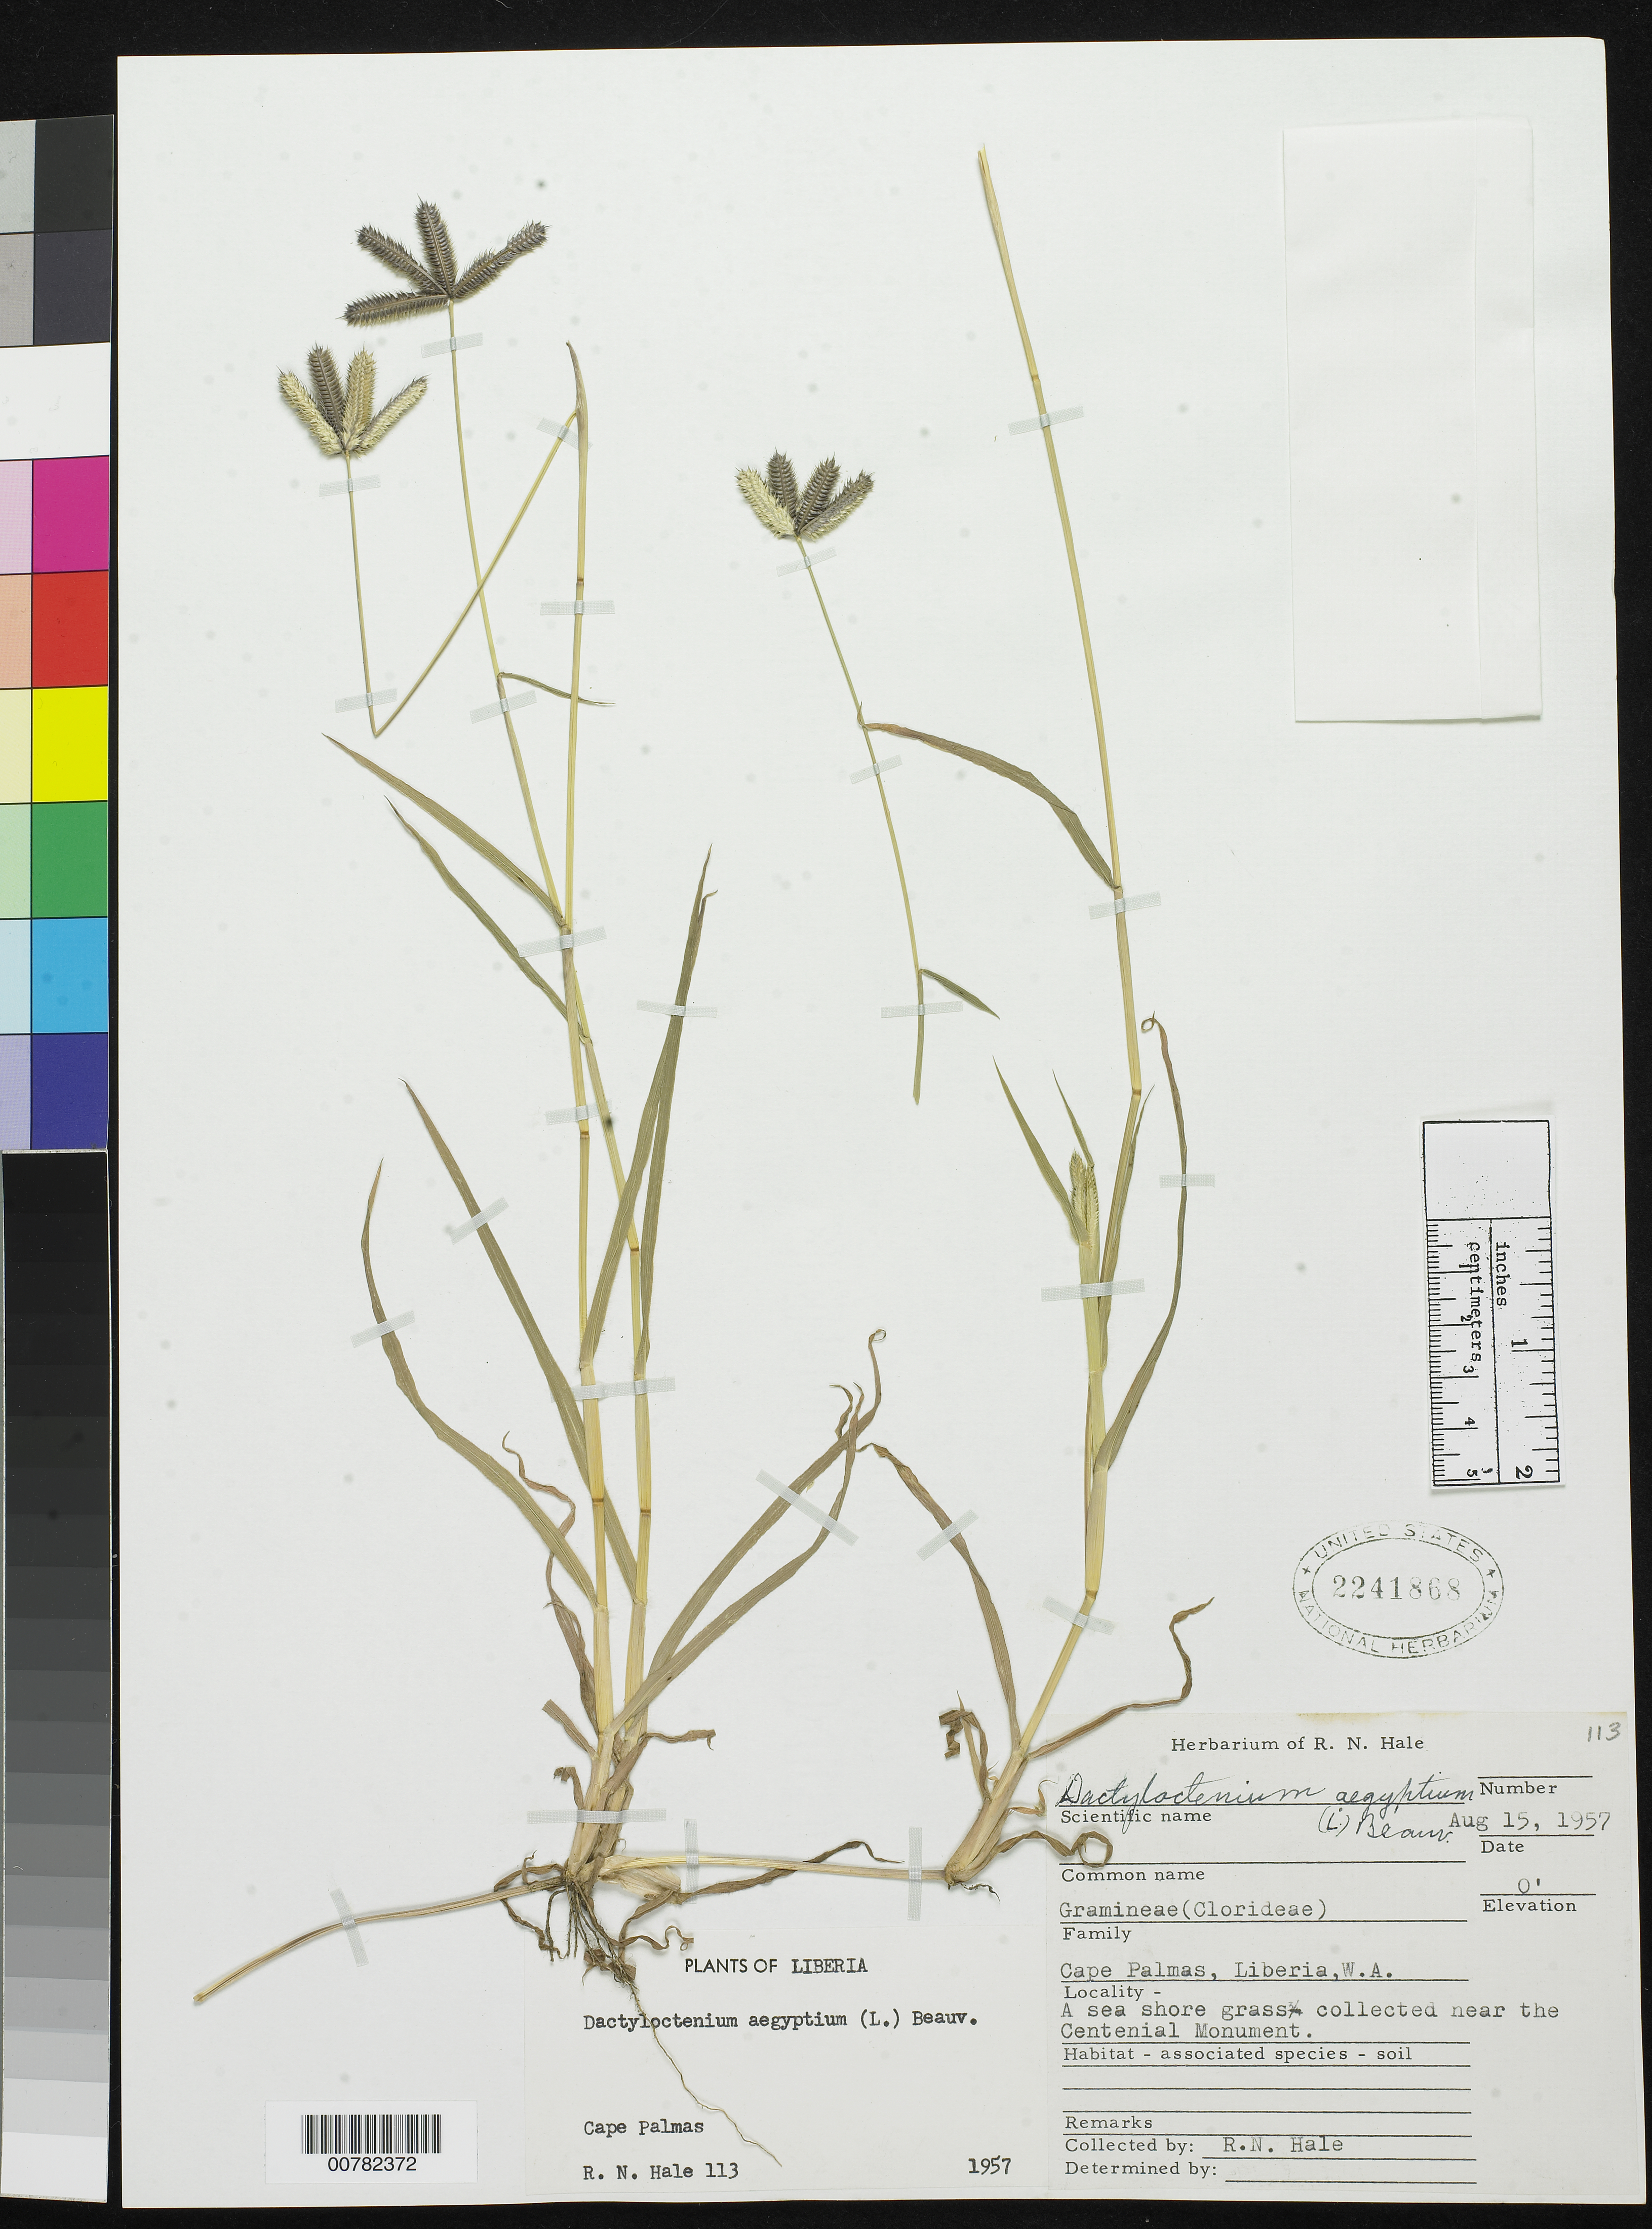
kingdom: Plantae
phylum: Tracheophyta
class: Liliopsida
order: Poales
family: Poaceae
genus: Dactyloctenium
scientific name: Dactyloctenium aegyptium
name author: (L.) Willd.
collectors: R. N. Hale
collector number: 113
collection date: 1957-08-15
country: Liberia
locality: Cape Palmas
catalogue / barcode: US 2241868